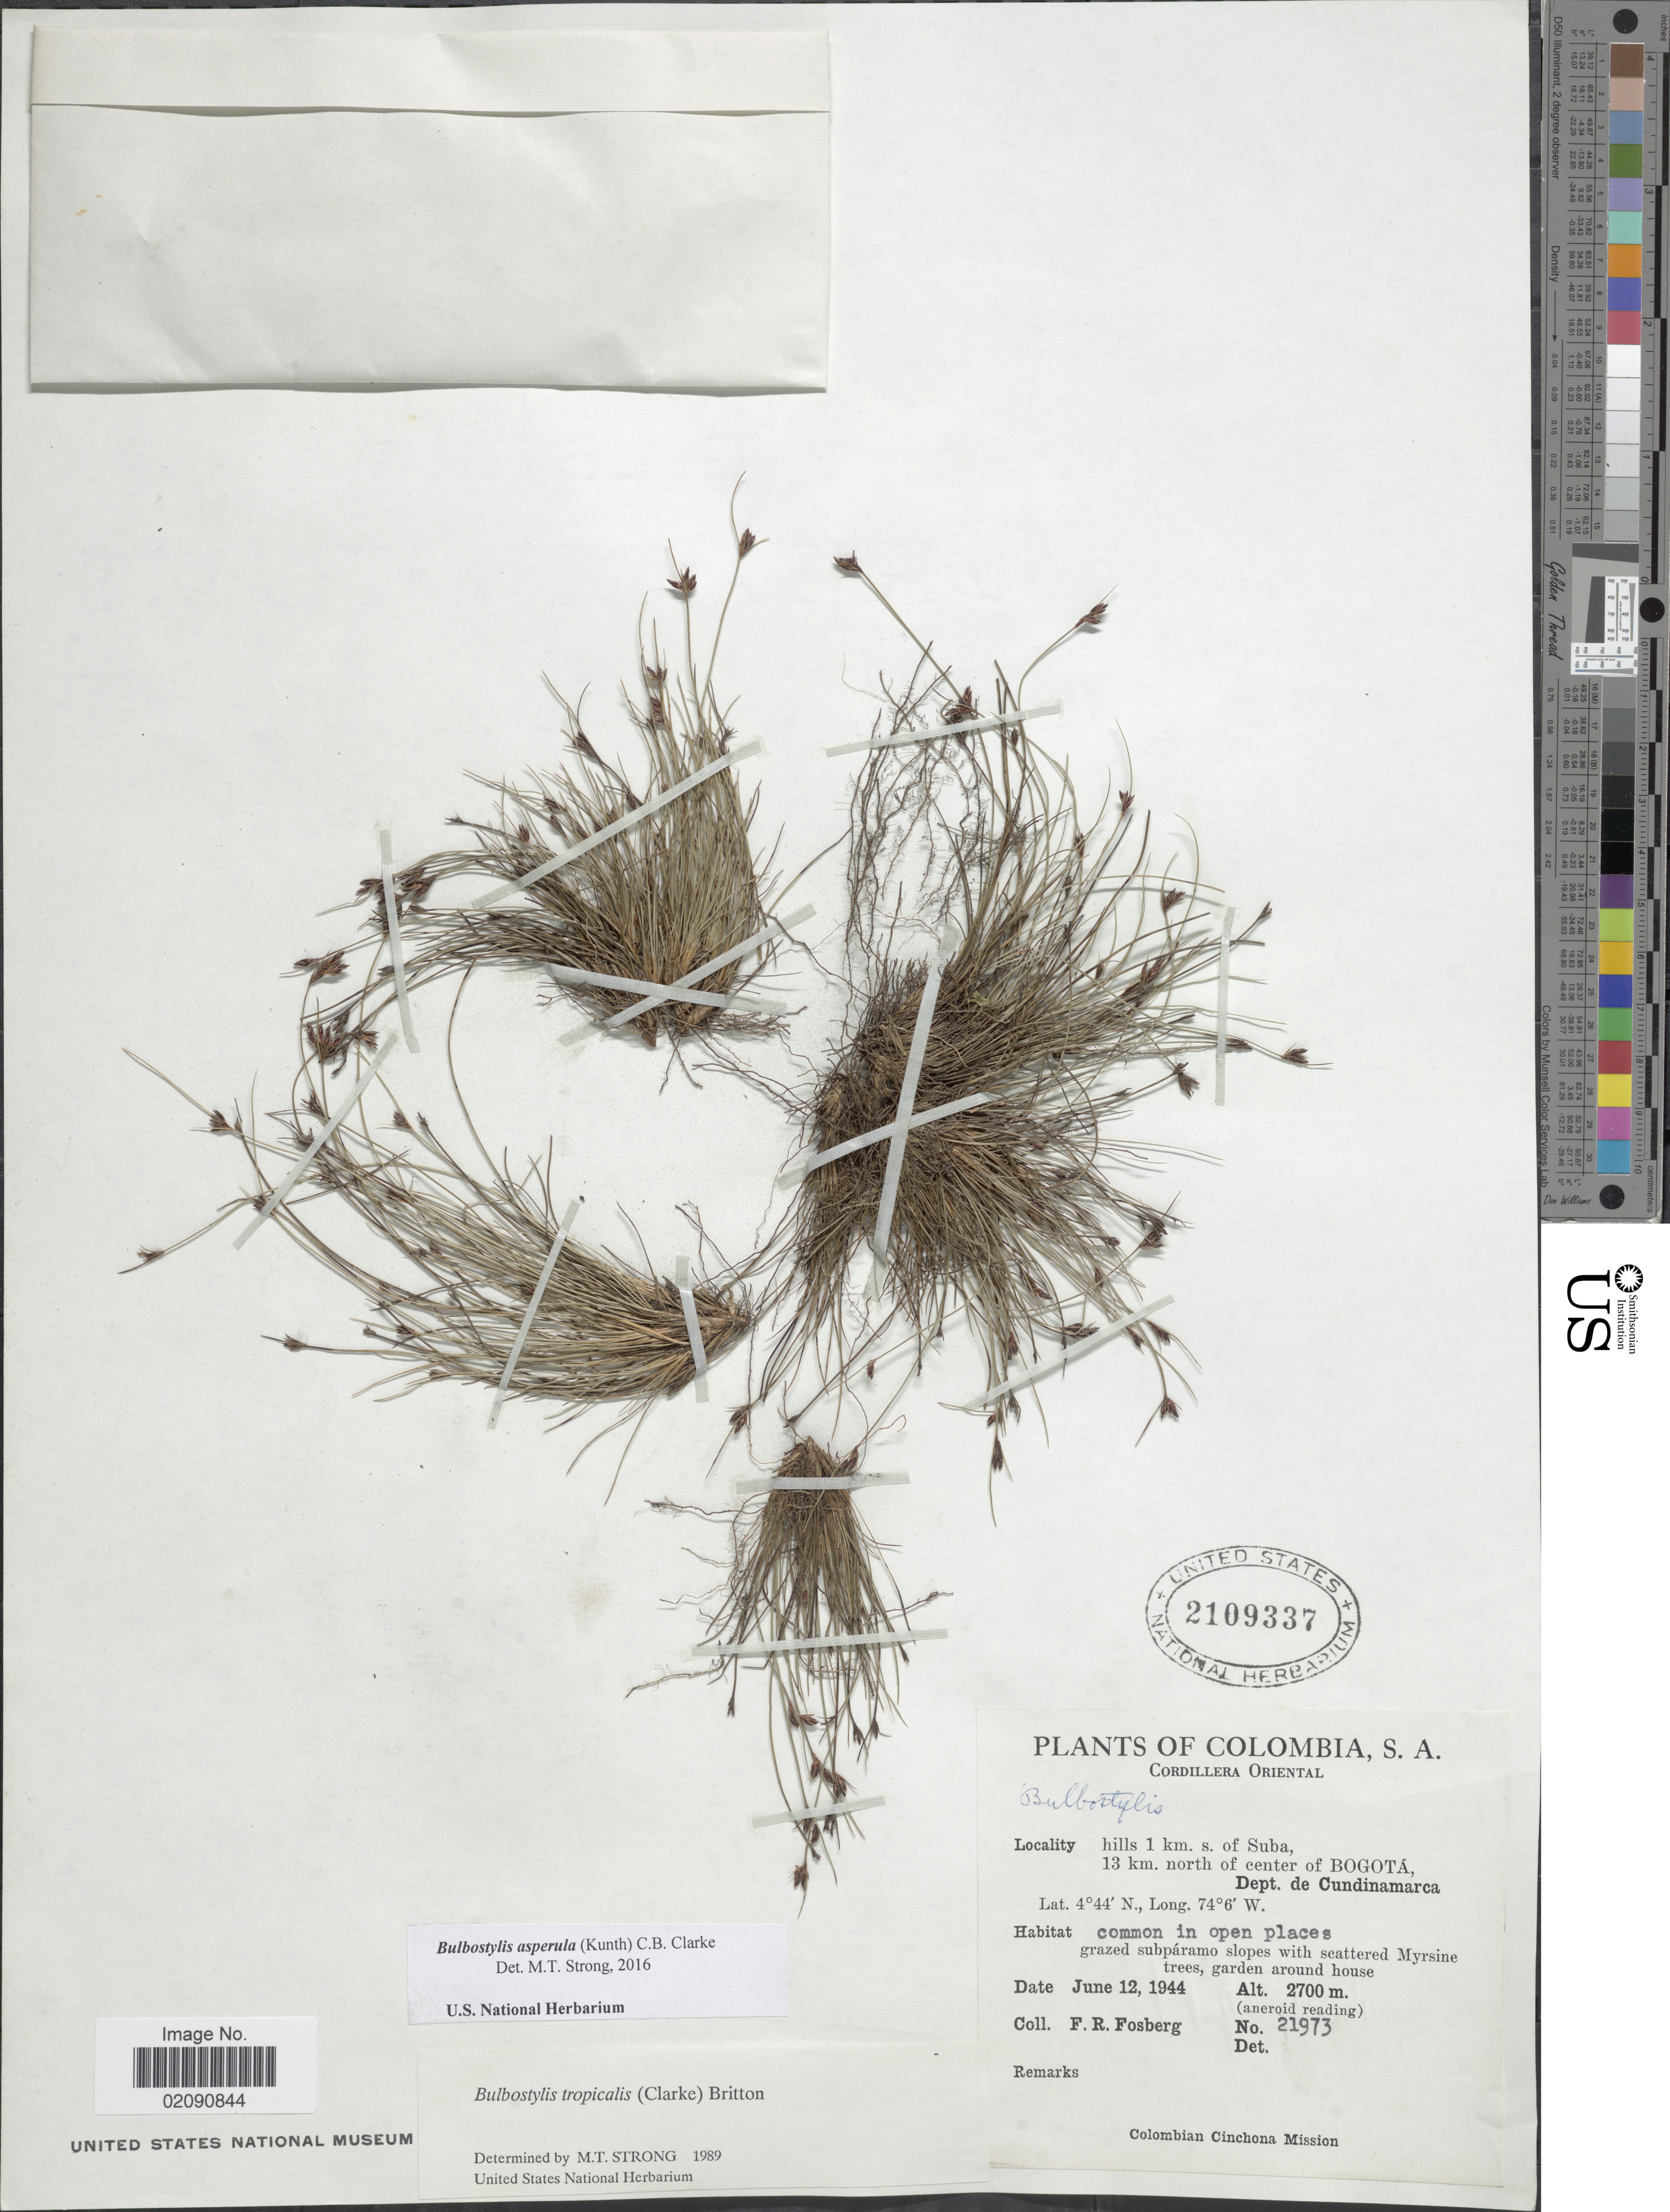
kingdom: Plantae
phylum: Tracheophyta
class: Liliopsida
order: Poales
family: Cyperaceae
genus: Bulbostylis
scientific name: Bulbostylis asperula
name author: (Kunth) C.B. Clarke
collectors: F. R. Fosberg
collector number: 21973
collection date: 1944-06-12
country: Colombia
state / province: Cundinamarca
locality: S.A., Cordillera Oriental, hills 1 km. s. of Suba, 13 km. north of center of Bogota, common in open places, garden around house.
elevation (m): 2700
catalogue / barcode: US 2109337